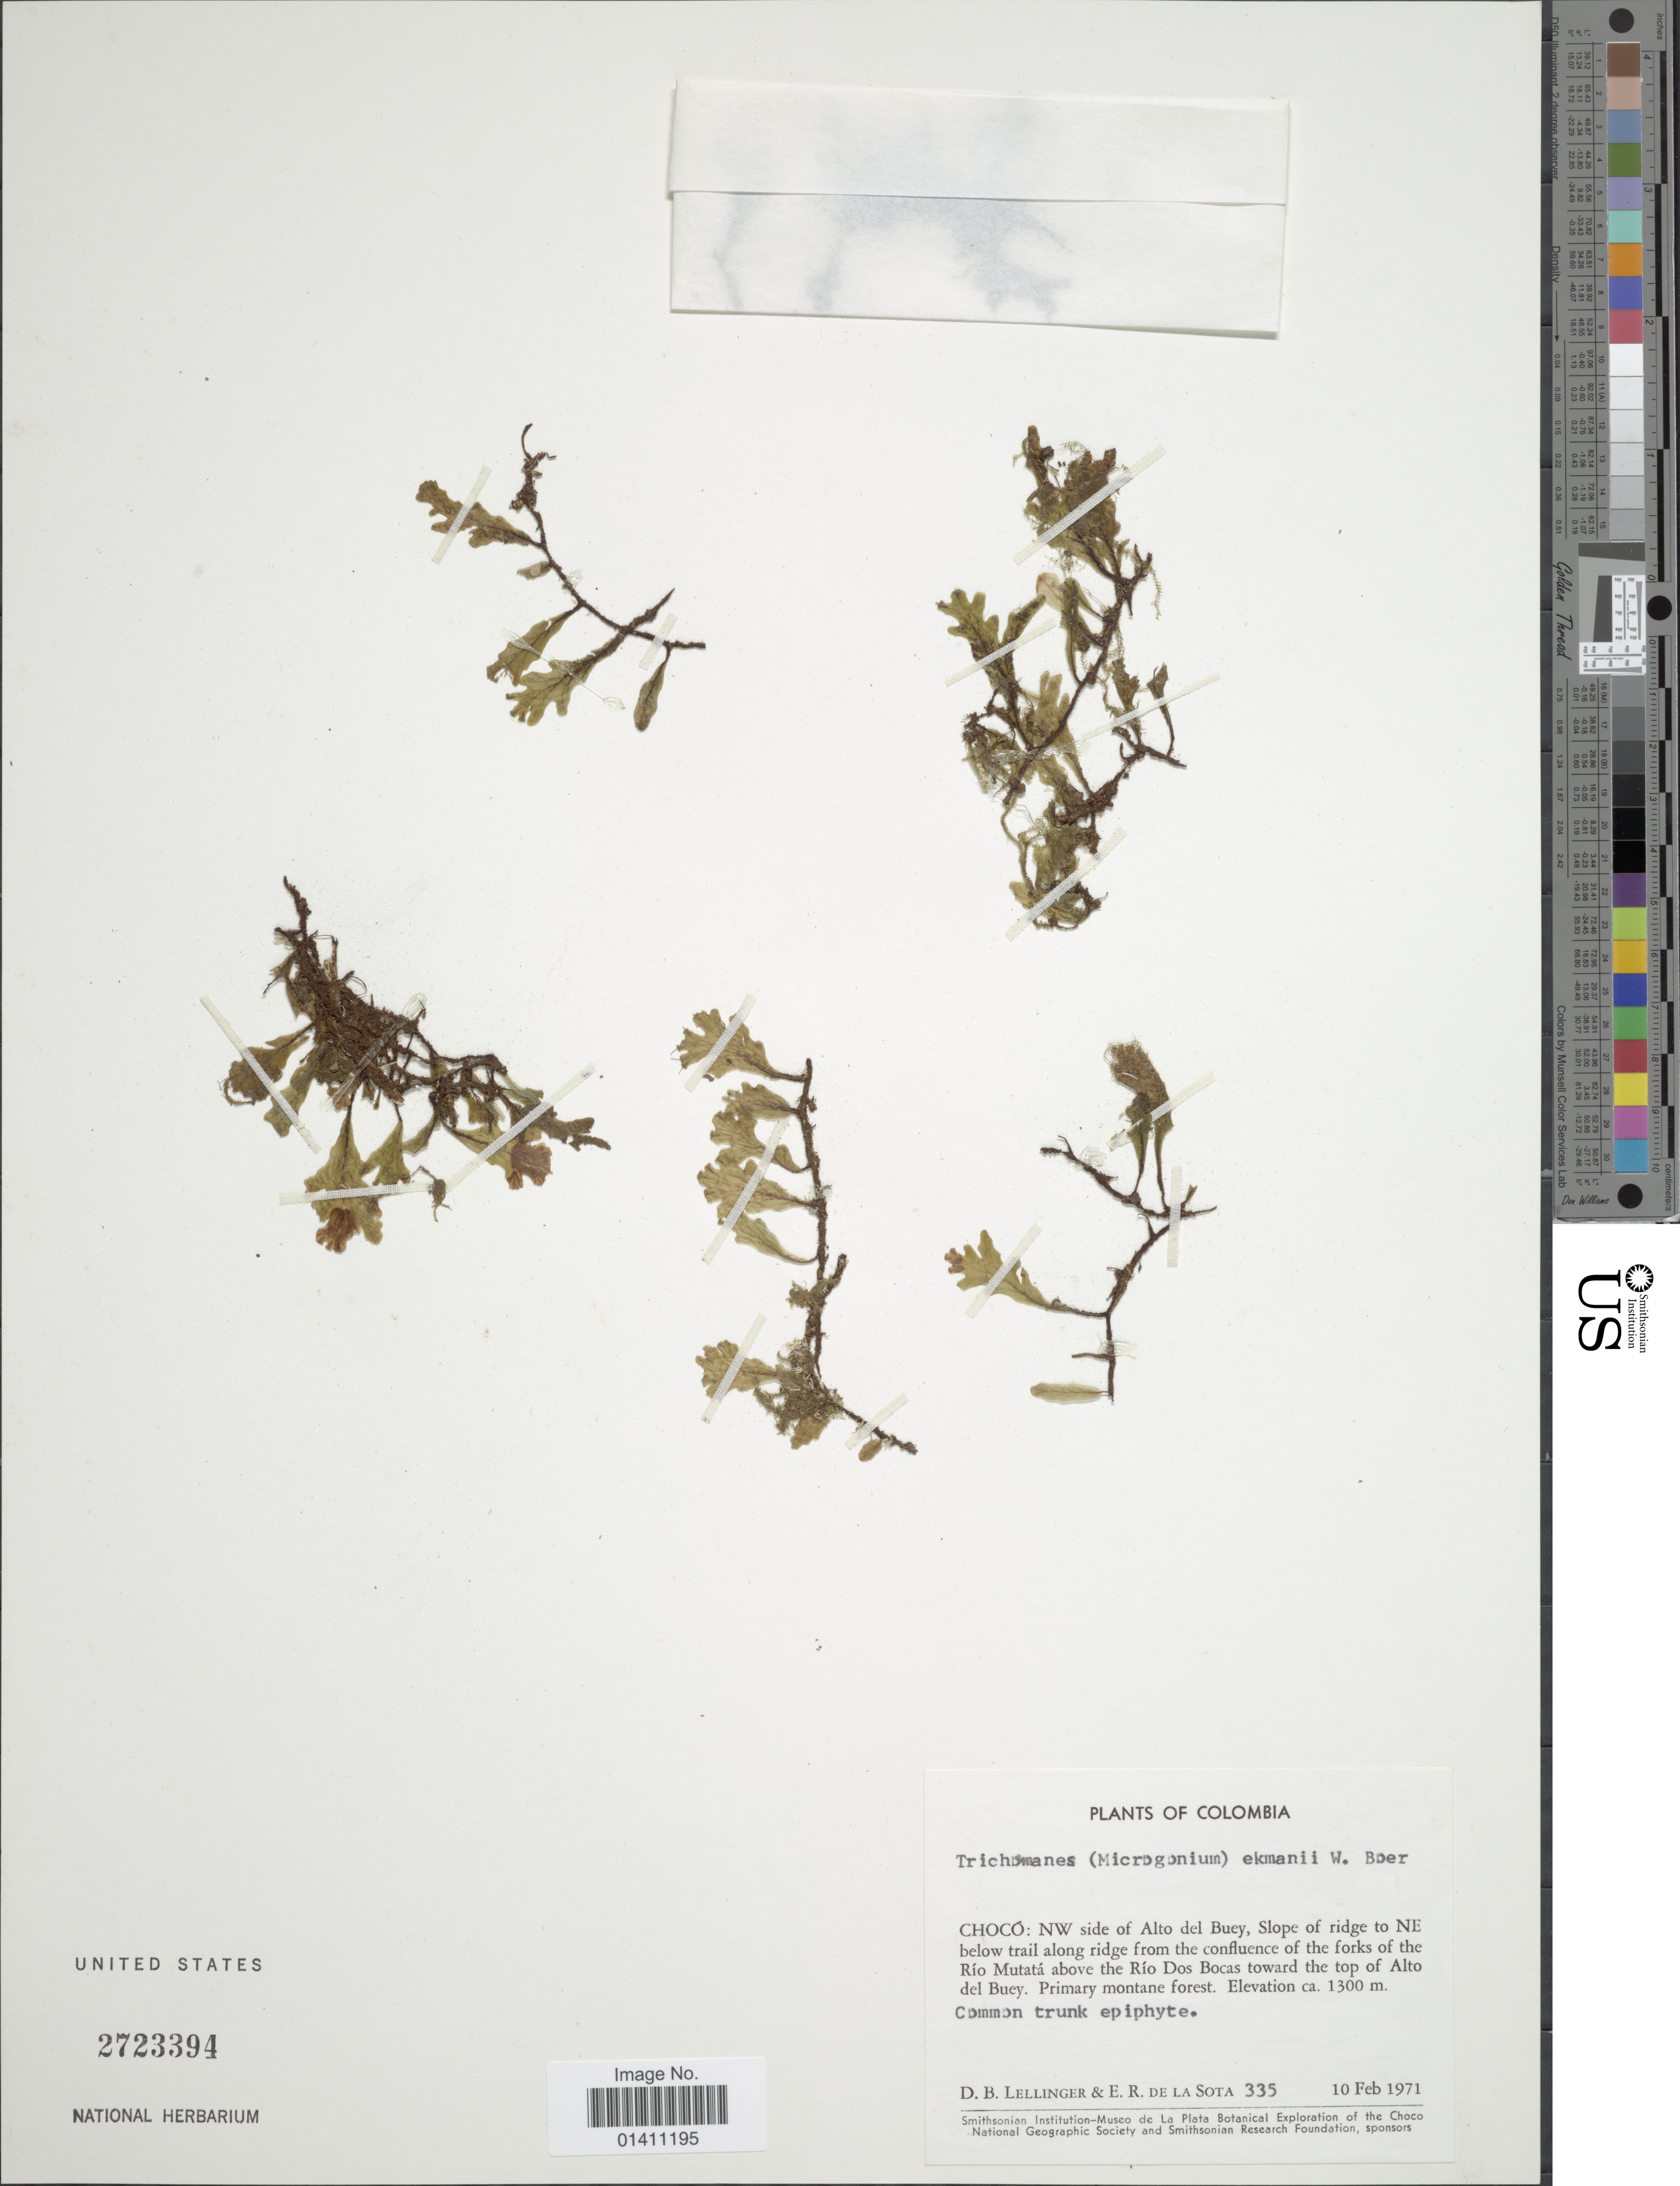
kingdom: Plantae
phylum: Tracheophyta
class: Polypodiopsida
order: Hymenophyllales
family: Hymenophyllaceae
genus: Didymoglossum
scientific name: Didymoglossum ekmanii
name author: (Wess. Boer) Ebihara & Dubuisson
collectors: D. B. Lellinger & E. R. de la Sota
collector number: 335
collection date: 1971-02-10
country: Colombia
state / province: Chocó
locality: NW side of Alto del Buey, Slope of ridge to NE below trail along ridge from the confluence of the forks of the Rio Mutata above the Rio Dos Bocas toward the top of Alto del Buey.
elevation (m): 1300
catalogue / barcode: US 2723394